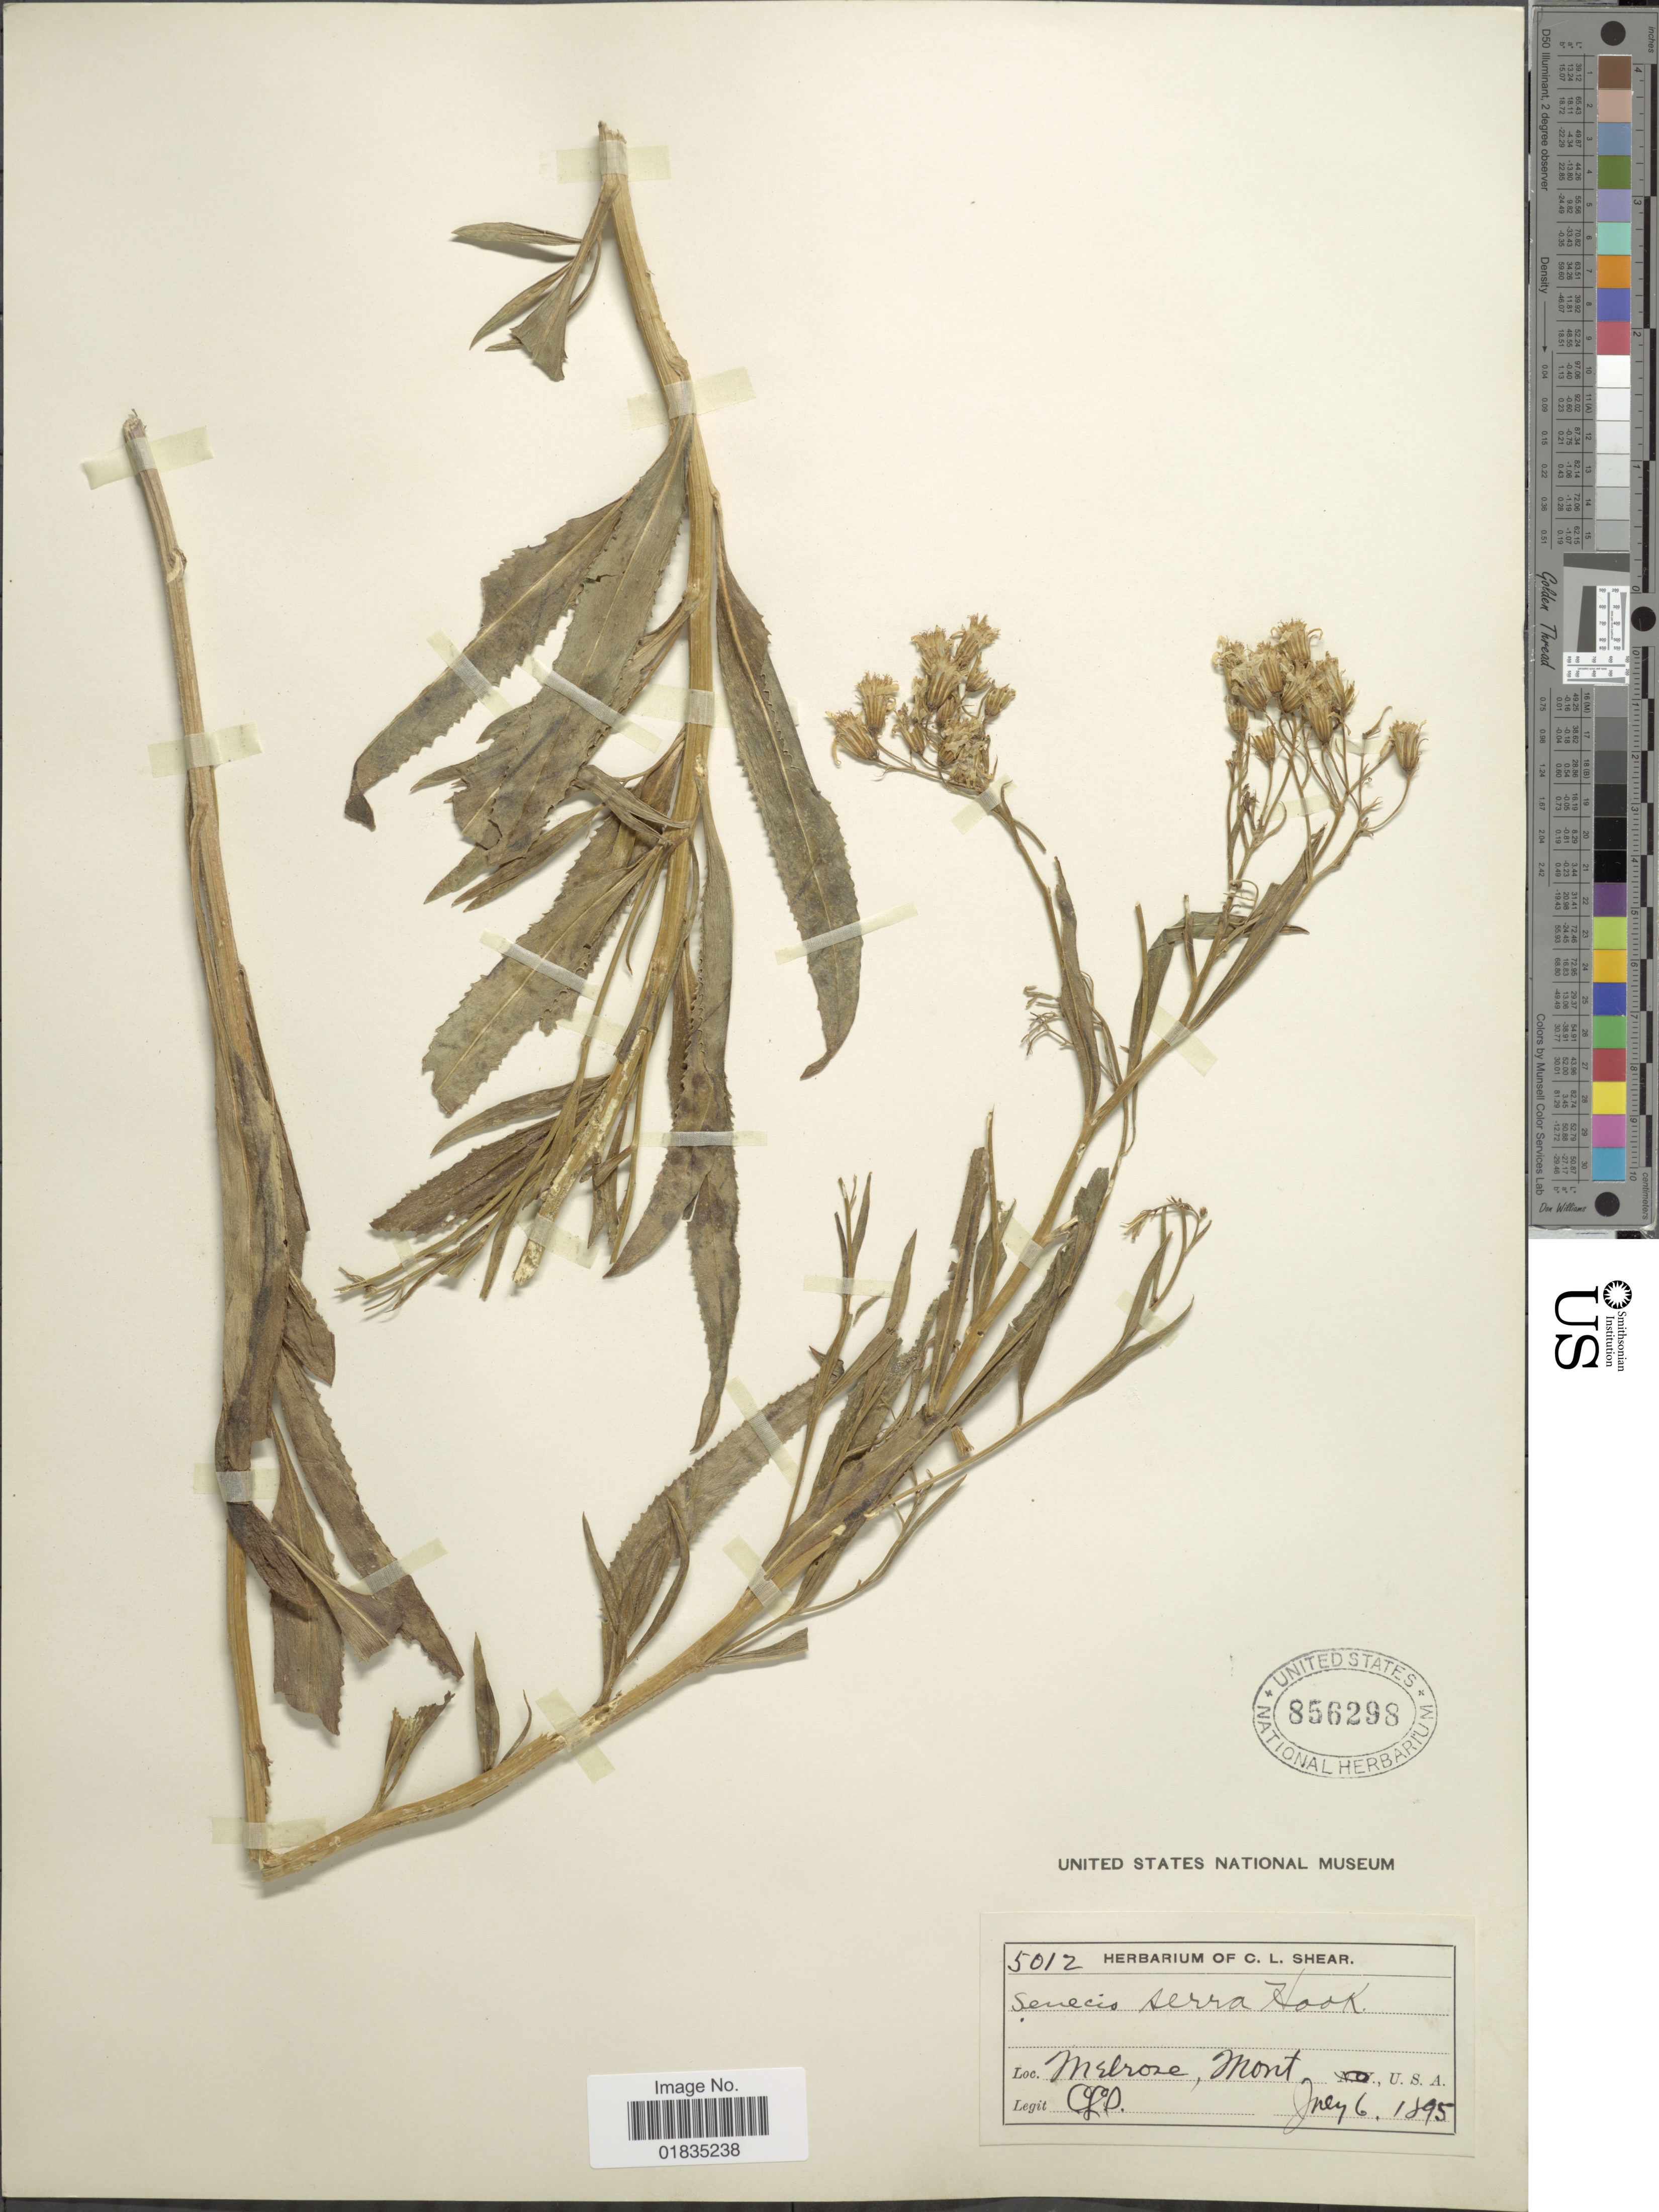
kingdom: Plantae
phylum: Tracheophyta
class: Magnoliopsida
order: Asterales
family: Asteraceae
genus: Senecio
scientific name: Senecio serra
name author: Hook.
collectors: C. L. Shear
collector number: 5012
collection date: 1895-07-06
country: United States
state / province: Montana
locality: Melrose.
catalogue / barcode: US 856298